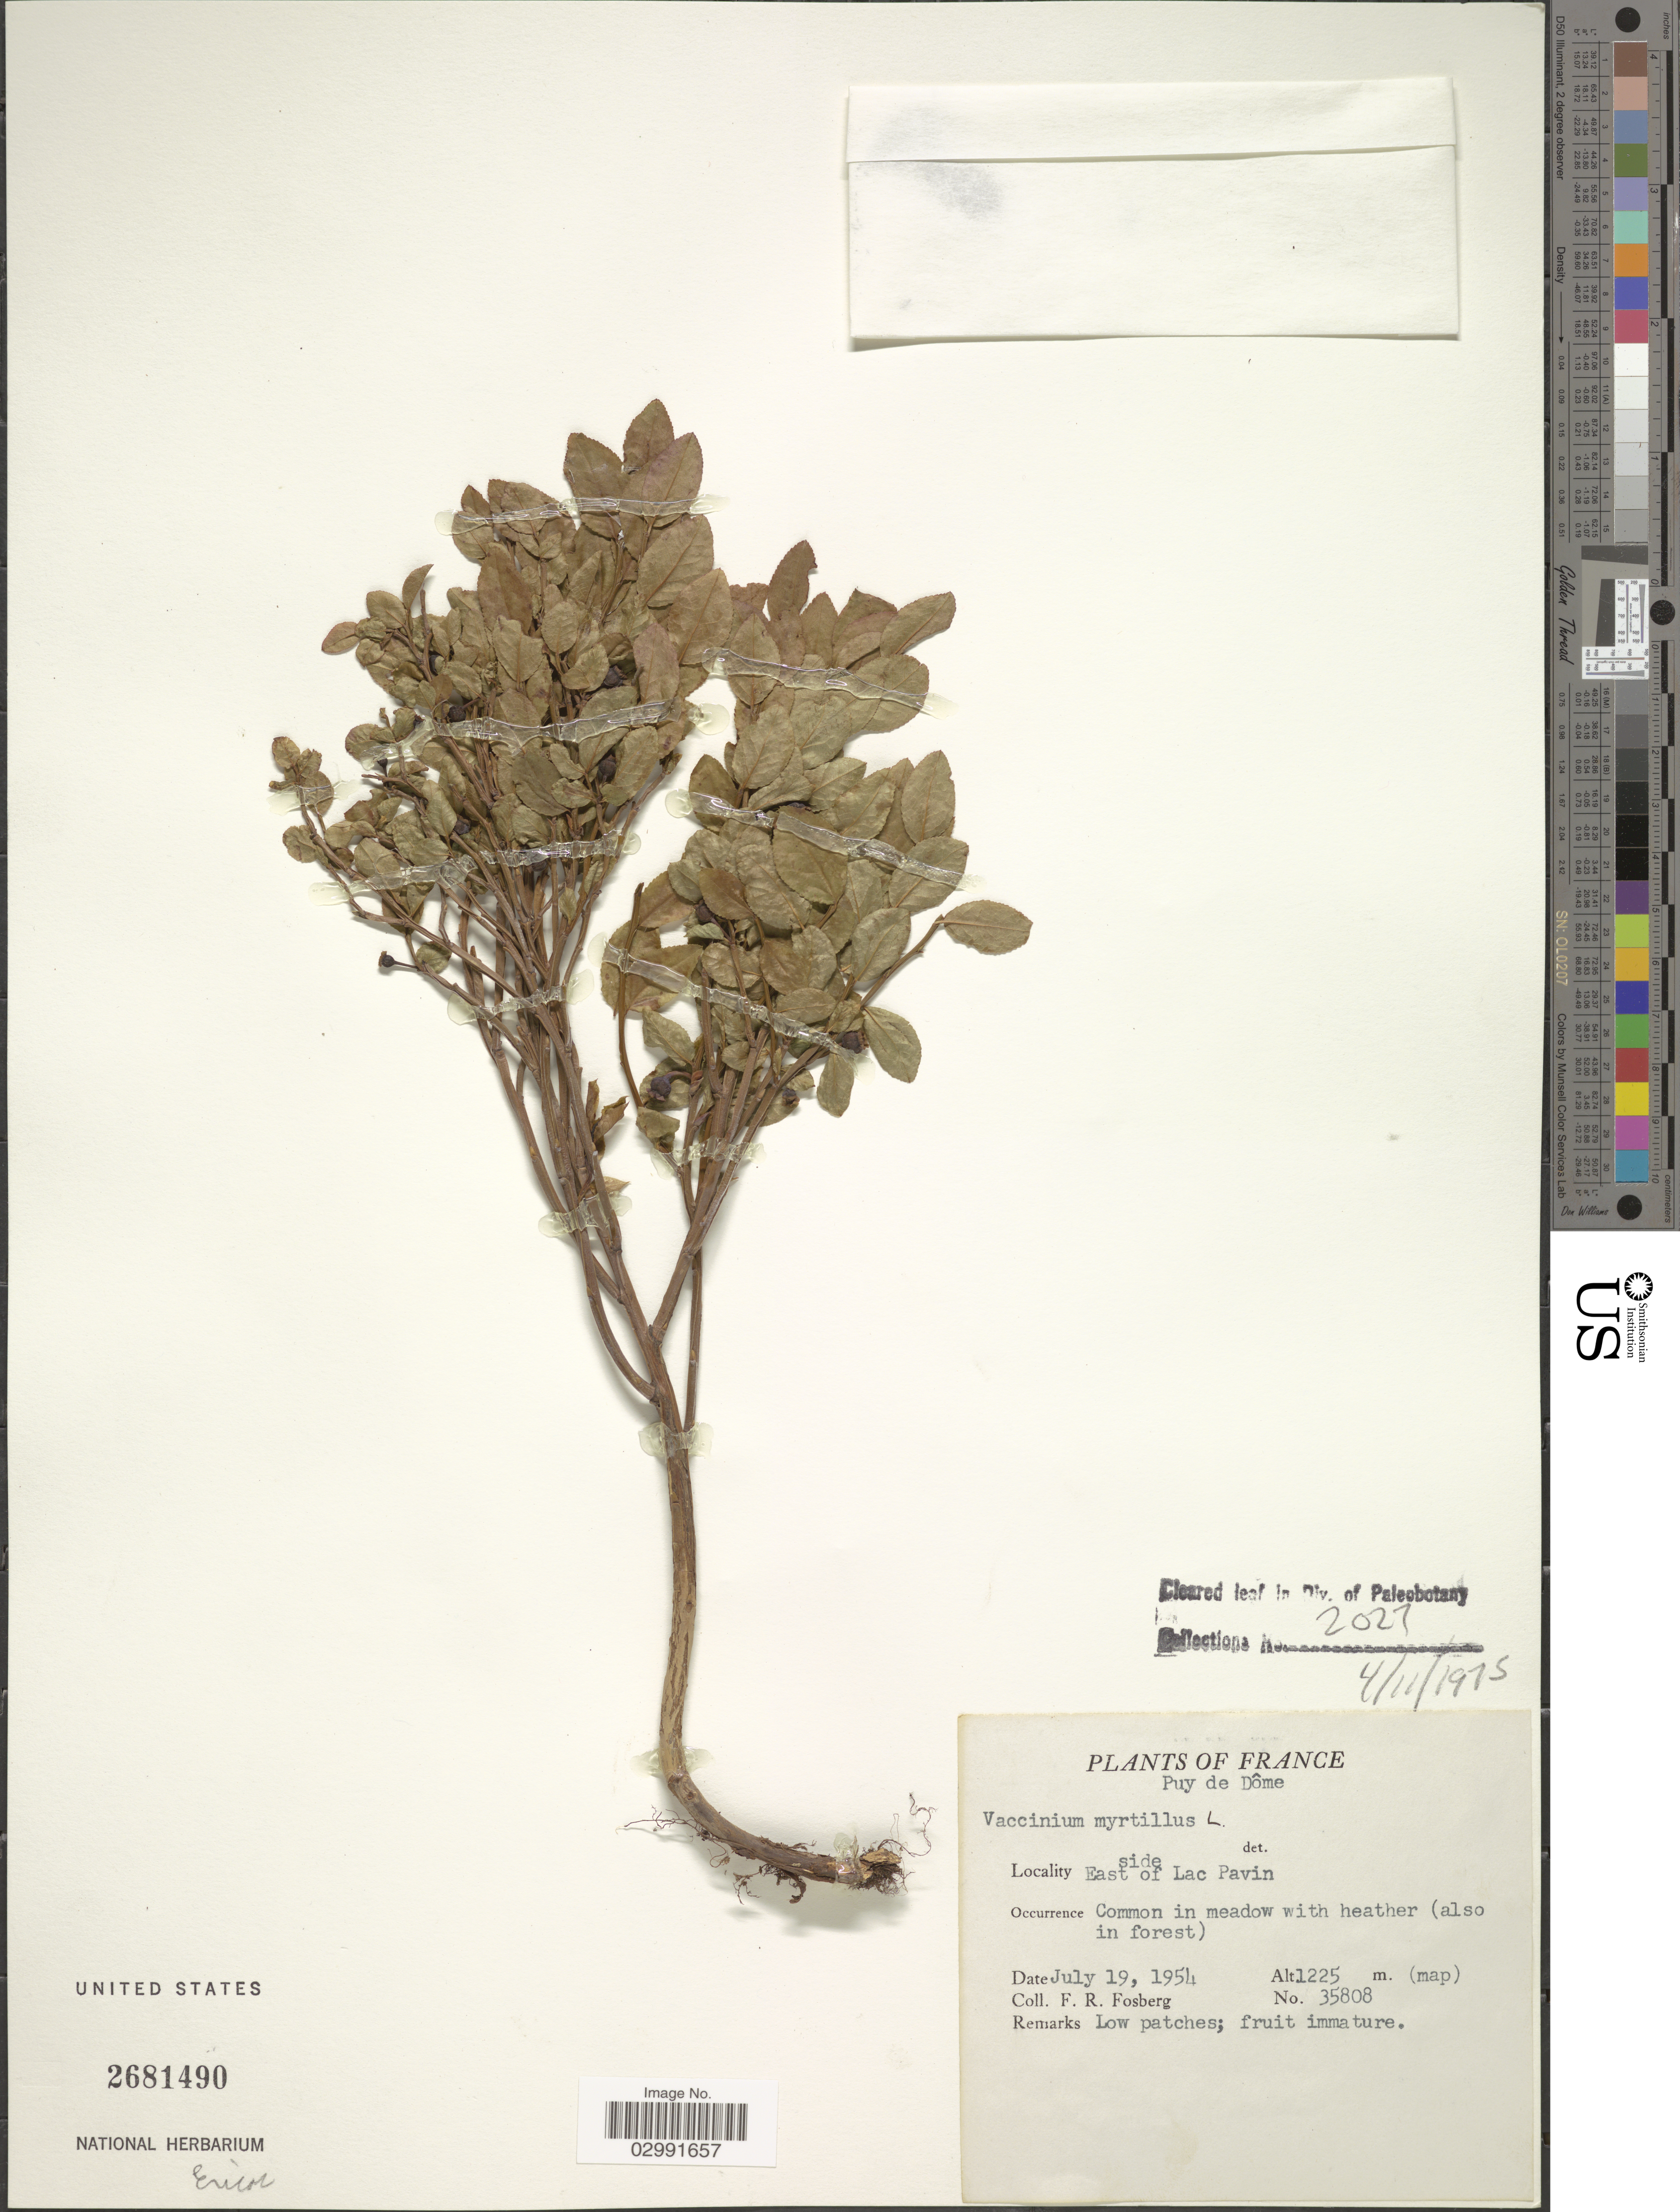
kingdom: Plantae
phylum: Tracheophyta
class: Magnoliopsida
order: Ericales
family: Ericaceae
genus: Vaccinium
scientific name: Vaccinium myrtillus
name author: L.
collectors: F. R. Fosberg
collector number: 35808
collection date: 1954-07-19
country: France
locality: Puy de Dôme. East side of Lac Pavin.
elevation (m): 1225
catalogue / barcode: US 2681490